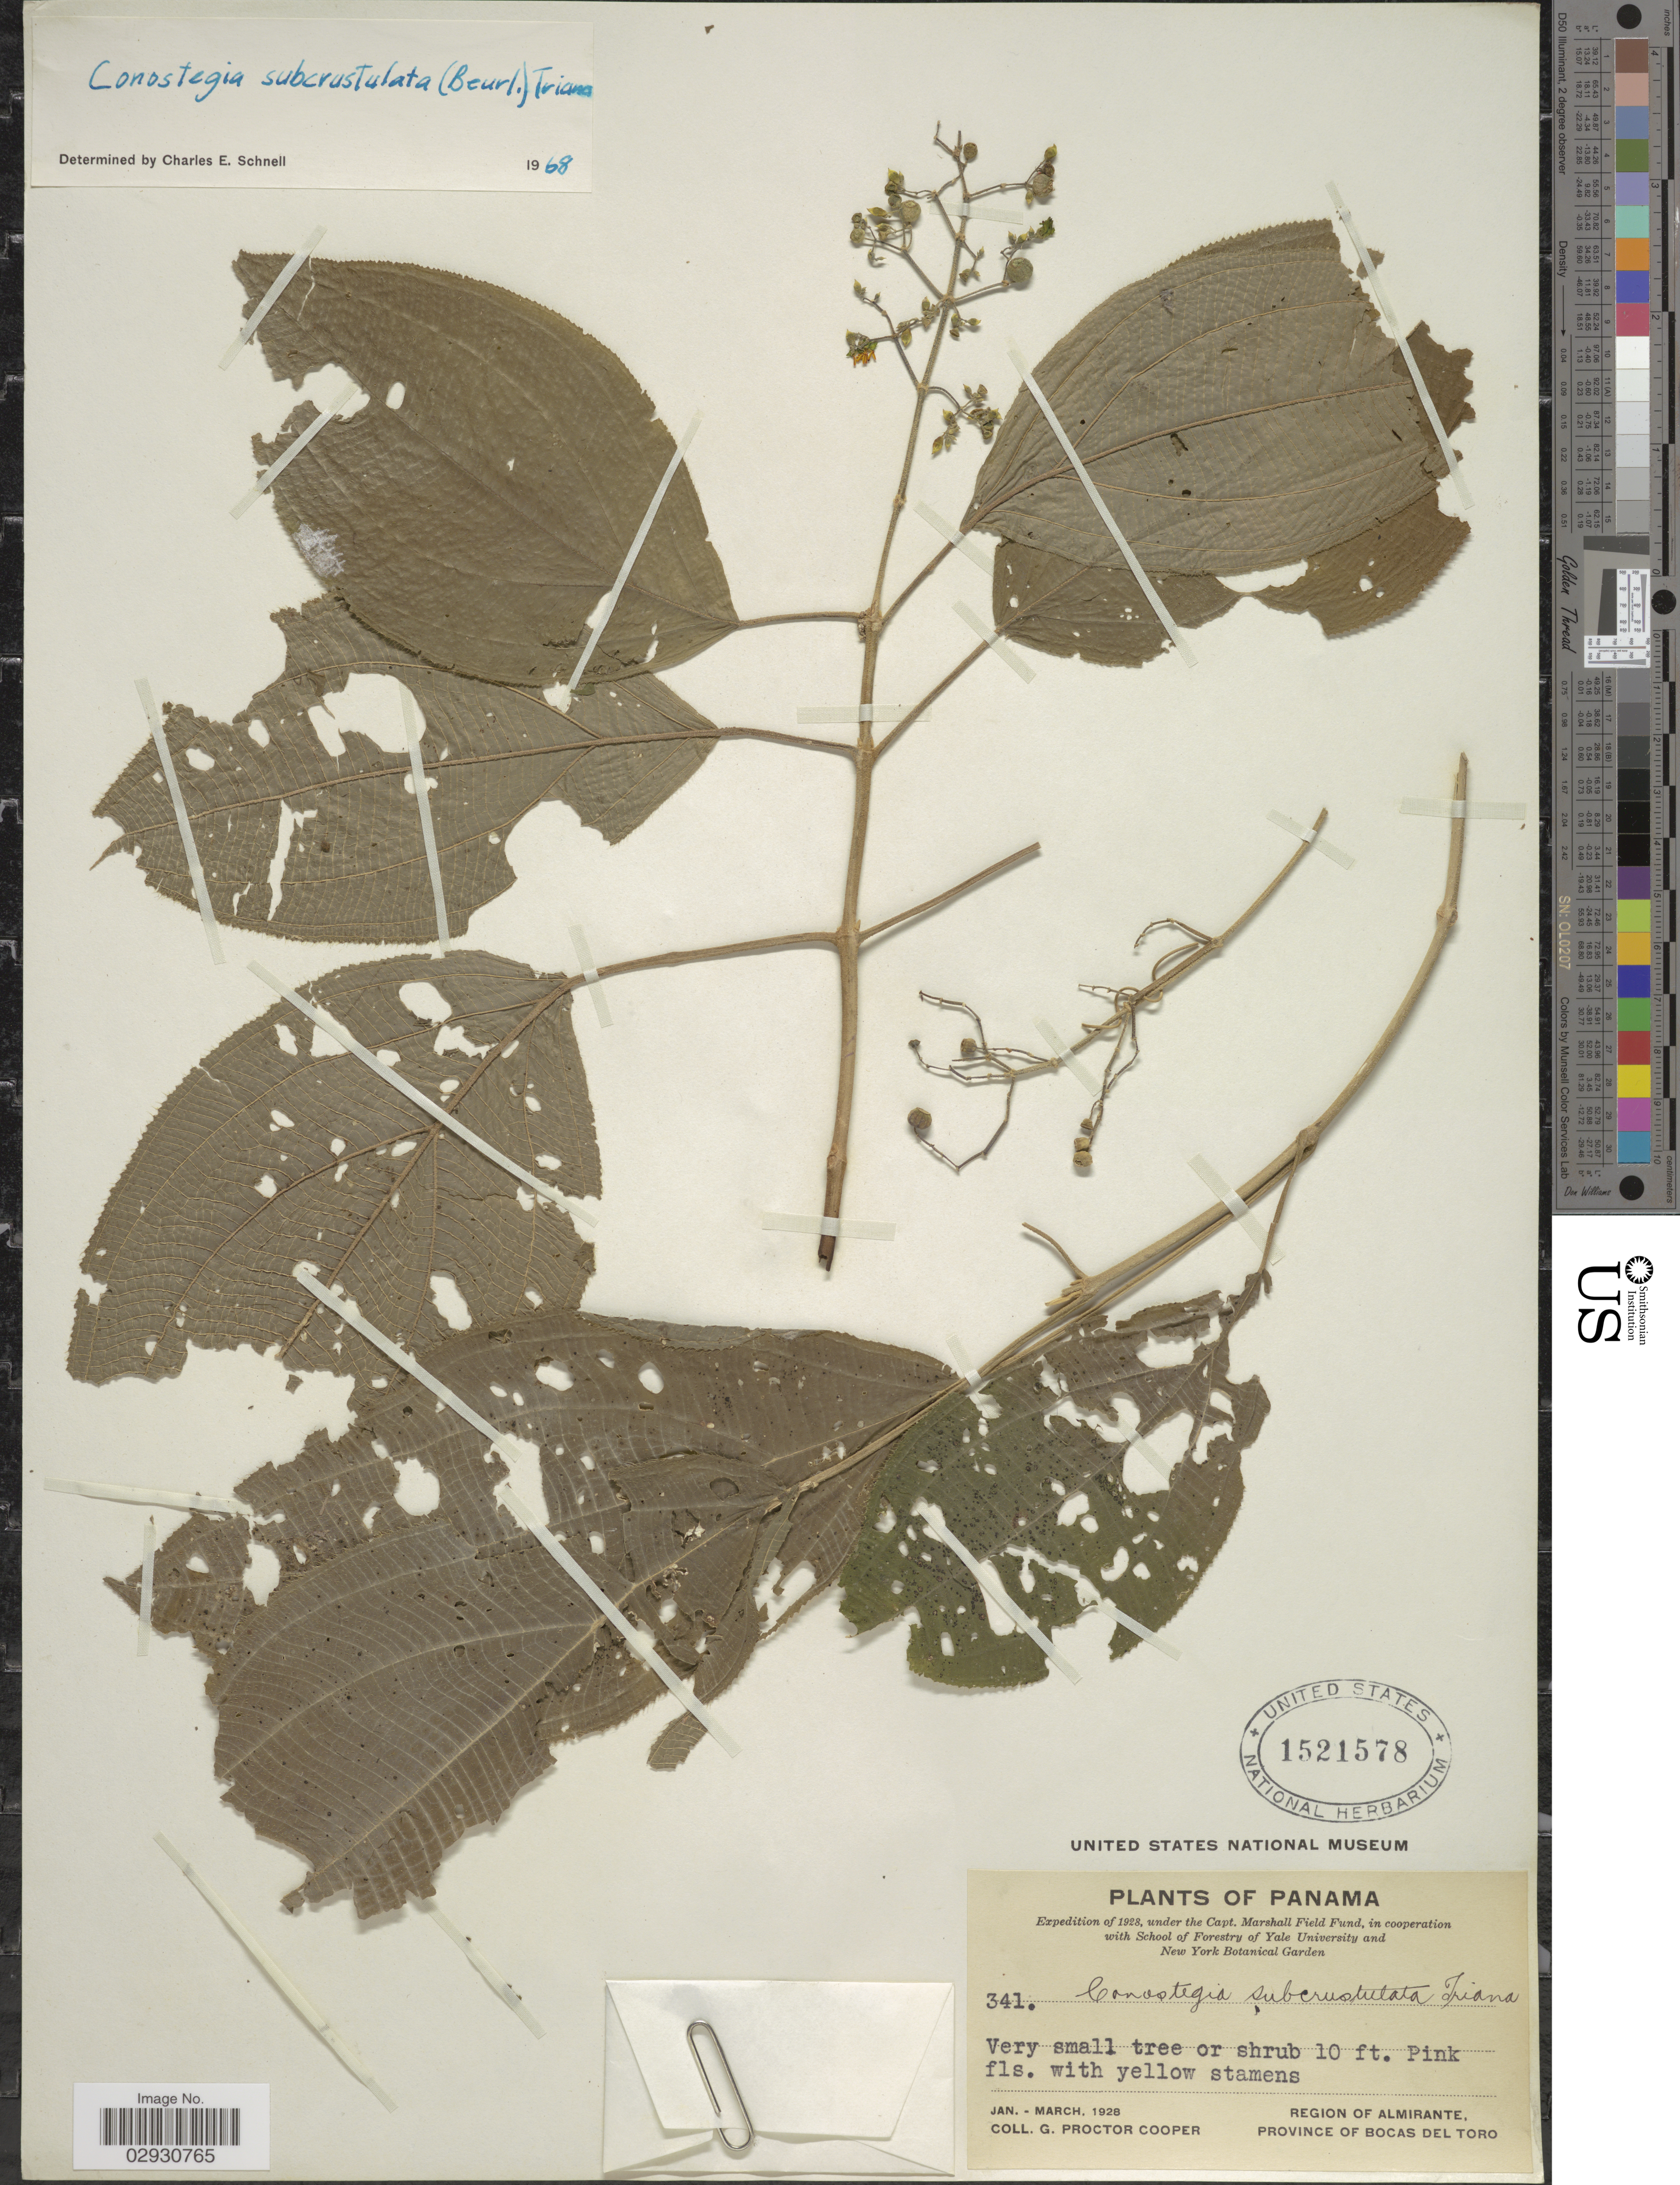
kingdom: Plantae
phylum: Tracheophyta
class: Magnoliopsida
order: Myrtales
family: Melastomataceae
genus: Conostegia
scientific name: Conostegia subcrustulata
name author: (Beurl.) Triana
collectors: G. Cooper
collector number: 341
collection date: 1928-01/1928-03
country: Panama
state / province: Bocas del Toro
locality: Region of Almirante, Province of Bocas del Toro.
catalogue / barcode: US 1521578